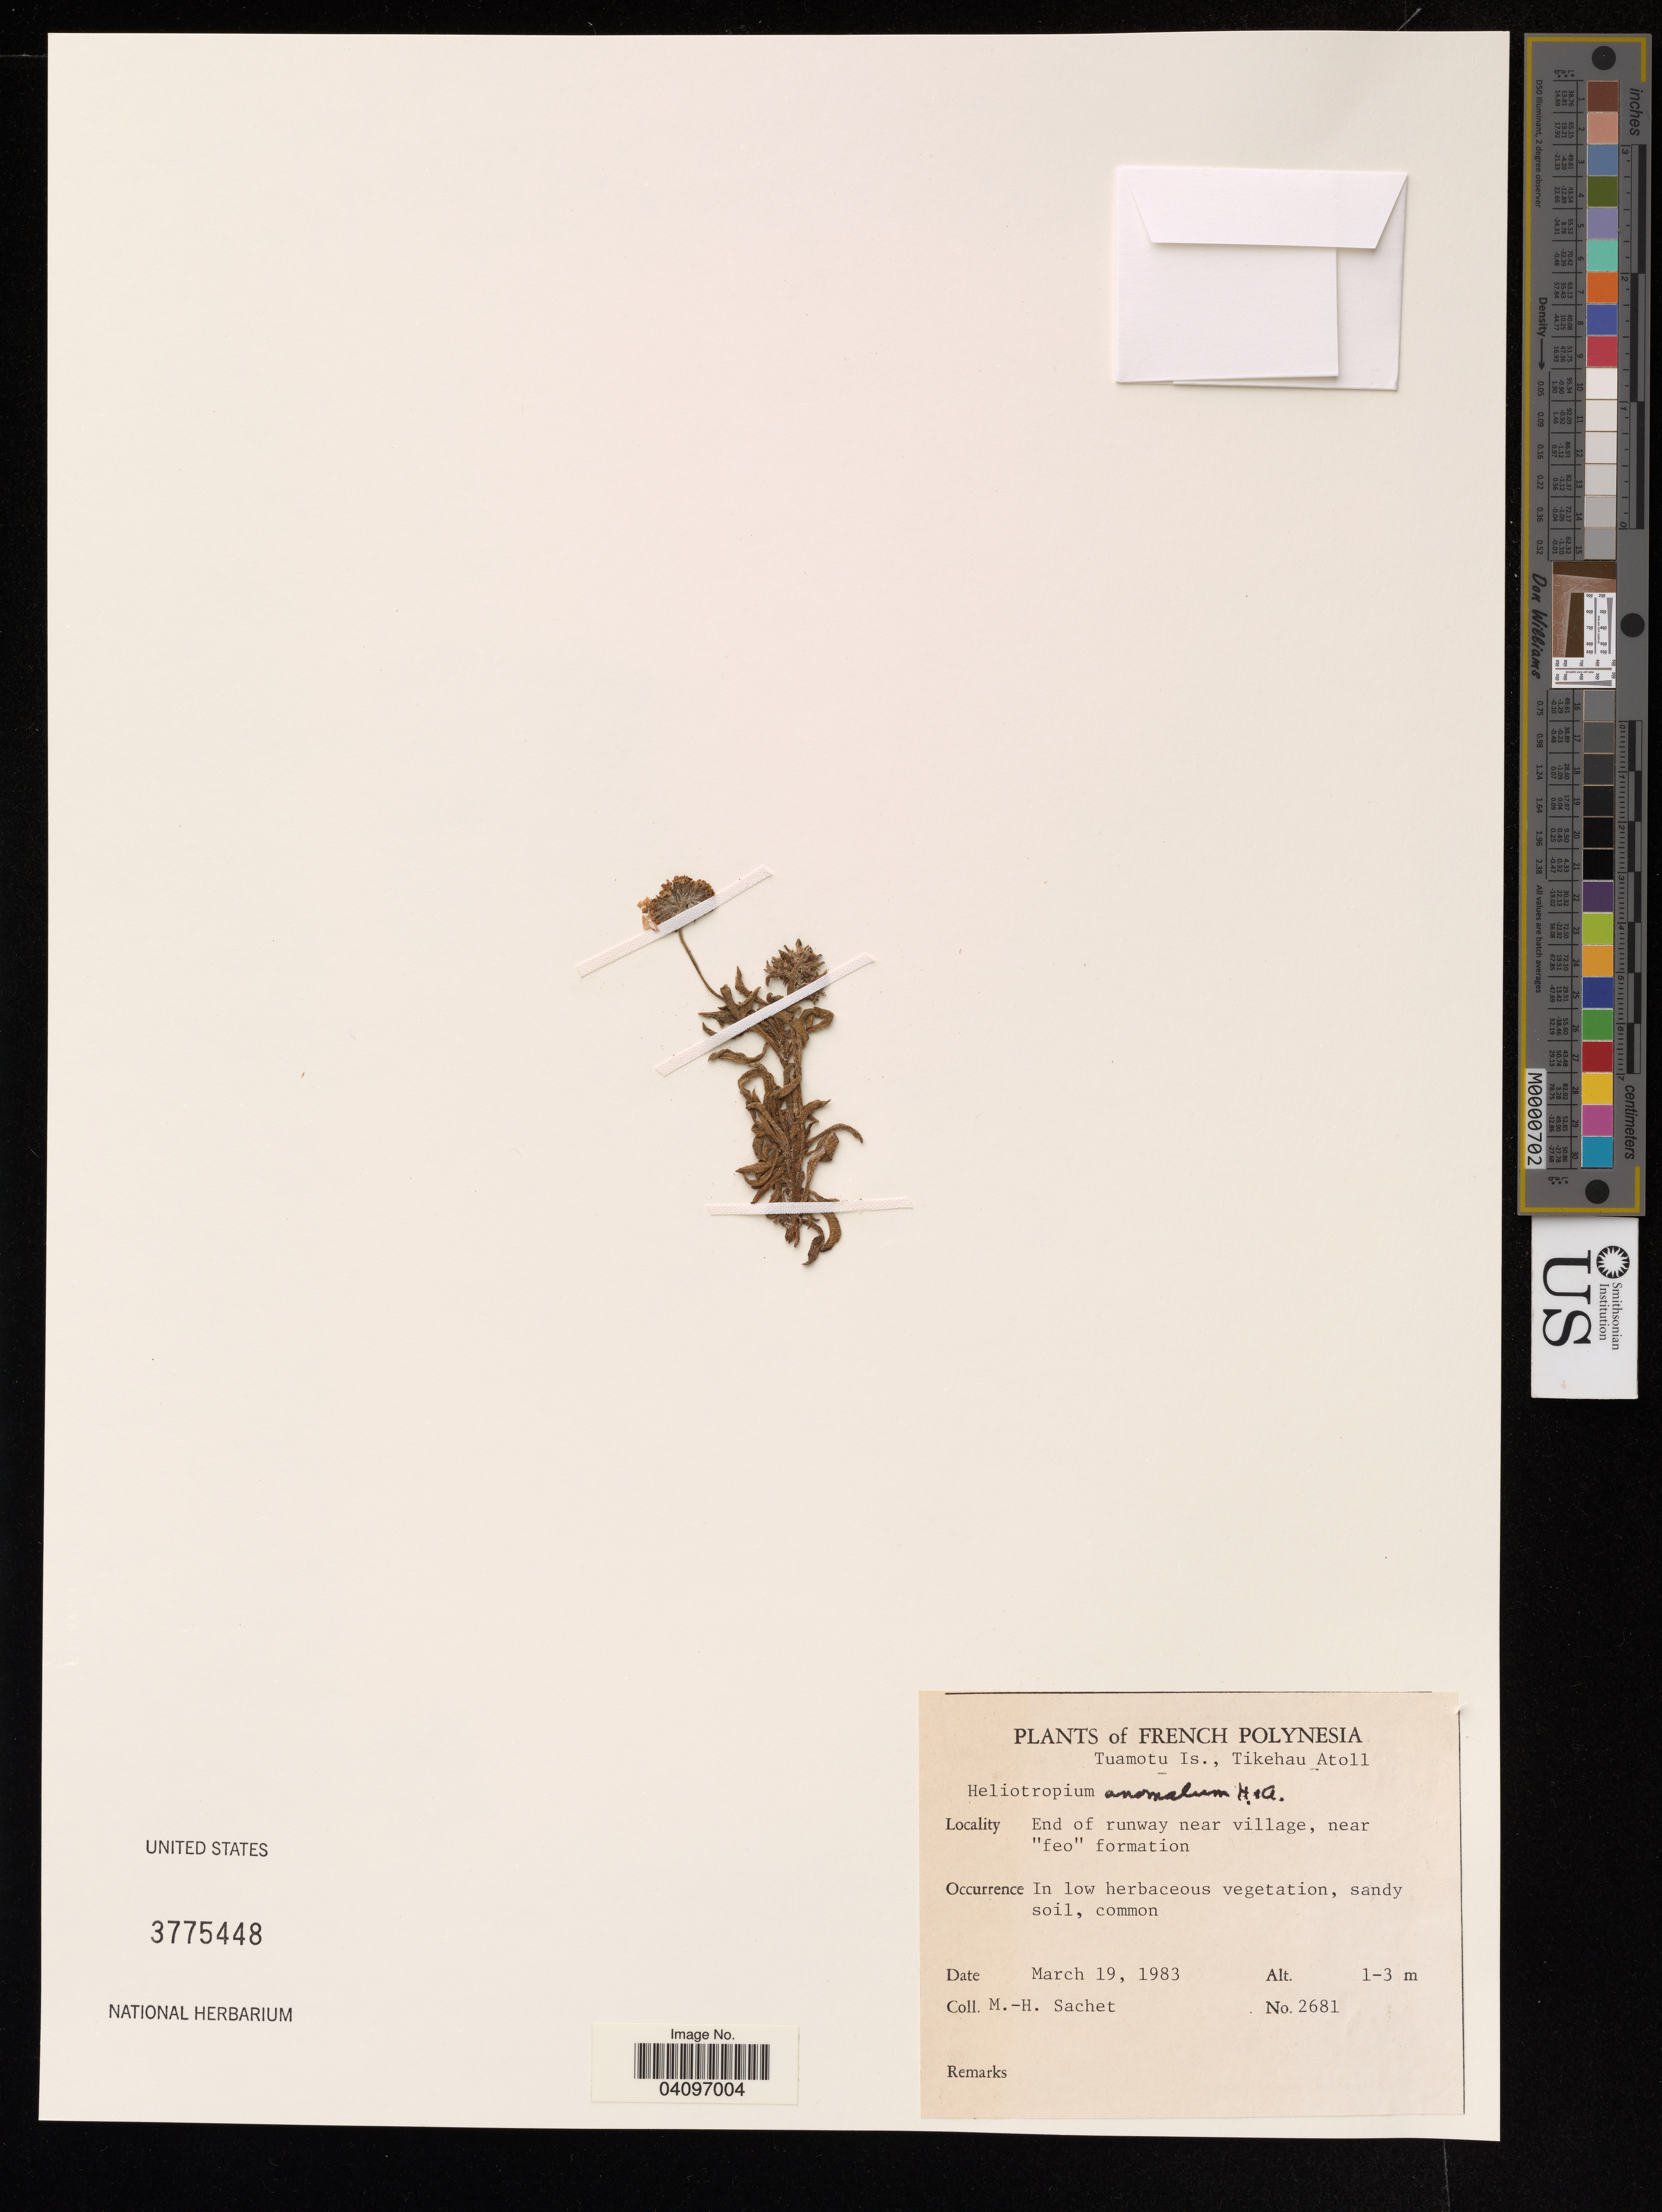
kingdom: Plantae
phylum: Tracheophyta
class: Magnoliopsida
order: Boraginales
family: Heliotropiaceae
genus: Heliotropium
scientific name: Heliotropium anomalum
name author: Hook. & Arn.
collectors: M.-H. Sachet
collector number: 2681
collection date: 1983-03-19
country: French Polynesia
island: Tikehau Atoll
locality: Tikehau, Tuamotu Archipelago. end of runway near village, near "feo" formation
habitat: Sandy soil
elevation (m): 1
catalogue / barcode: US 3775448